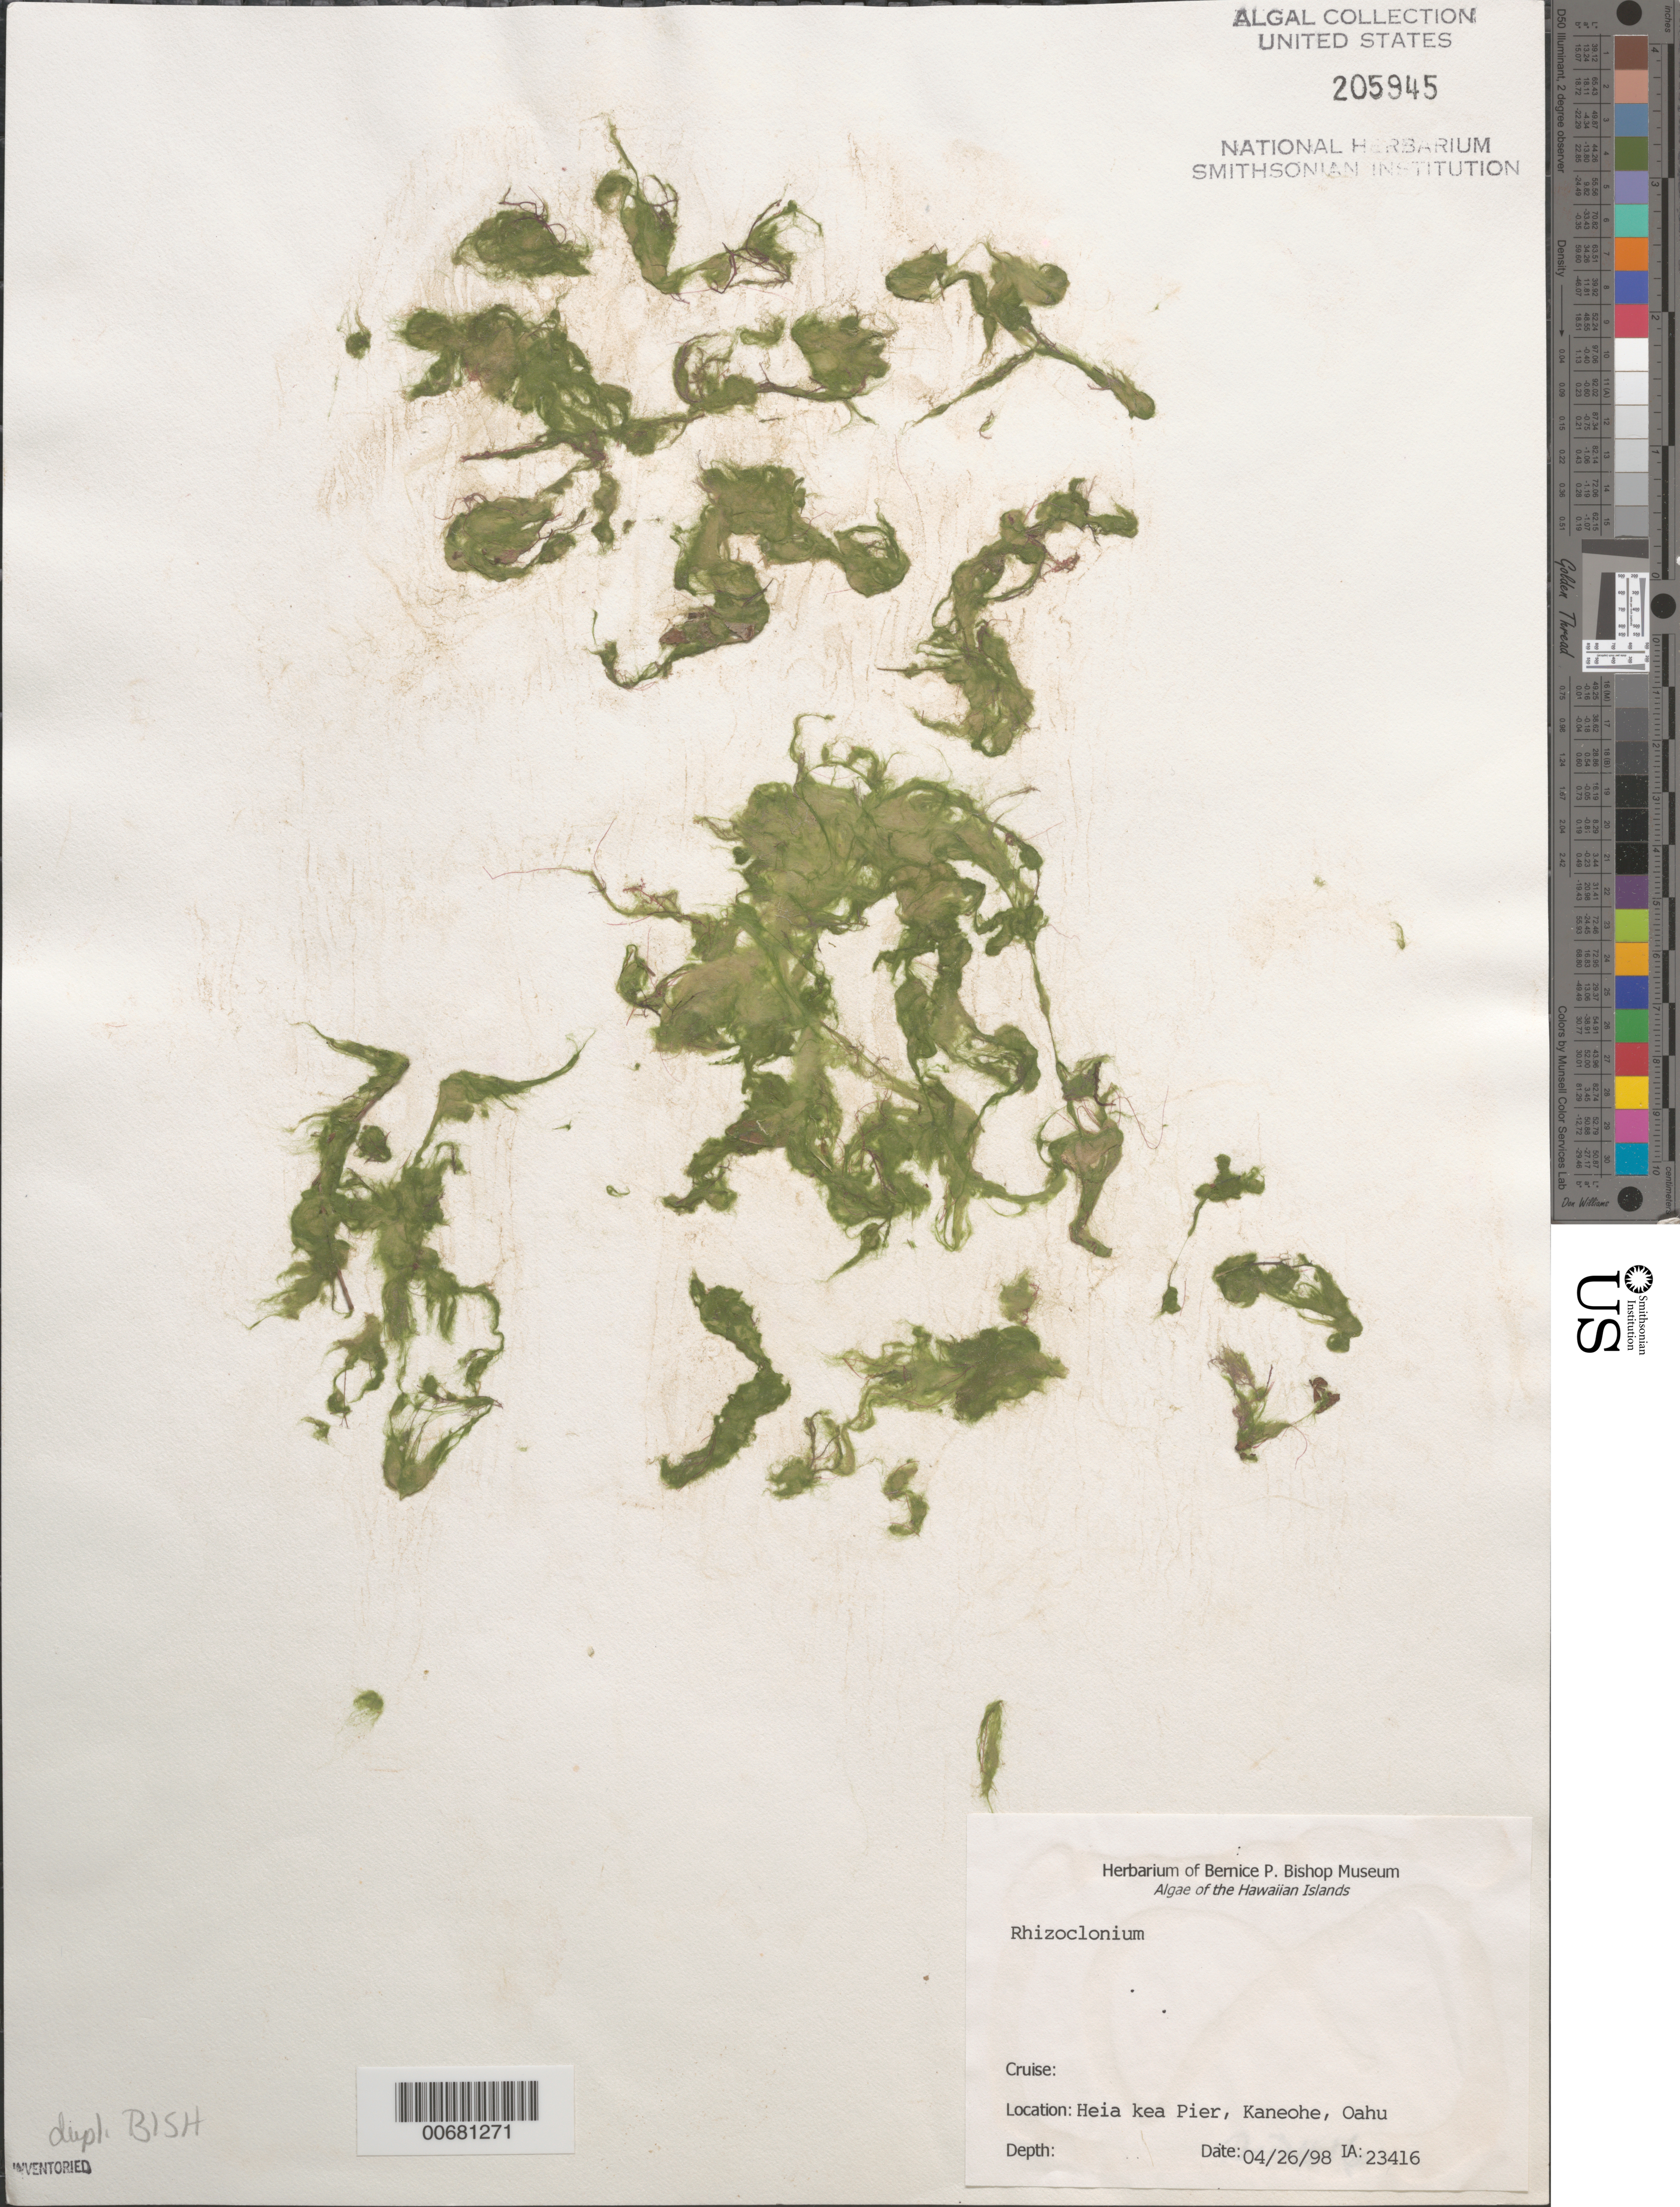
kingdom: Plantae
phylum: Chlorophyta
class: Ulvophyceae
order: Cladophorales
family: Cladophoraceae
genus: Rhizoclonium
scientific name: Rhizoclonium sp.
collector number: IAA 23416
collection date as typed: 26 Apr 1998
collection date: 1998-04-26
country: United States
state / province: Hawaii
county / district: Honolulu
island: Oahu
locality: Heia Kea Pier, Kaneohe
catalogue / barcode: US 205945